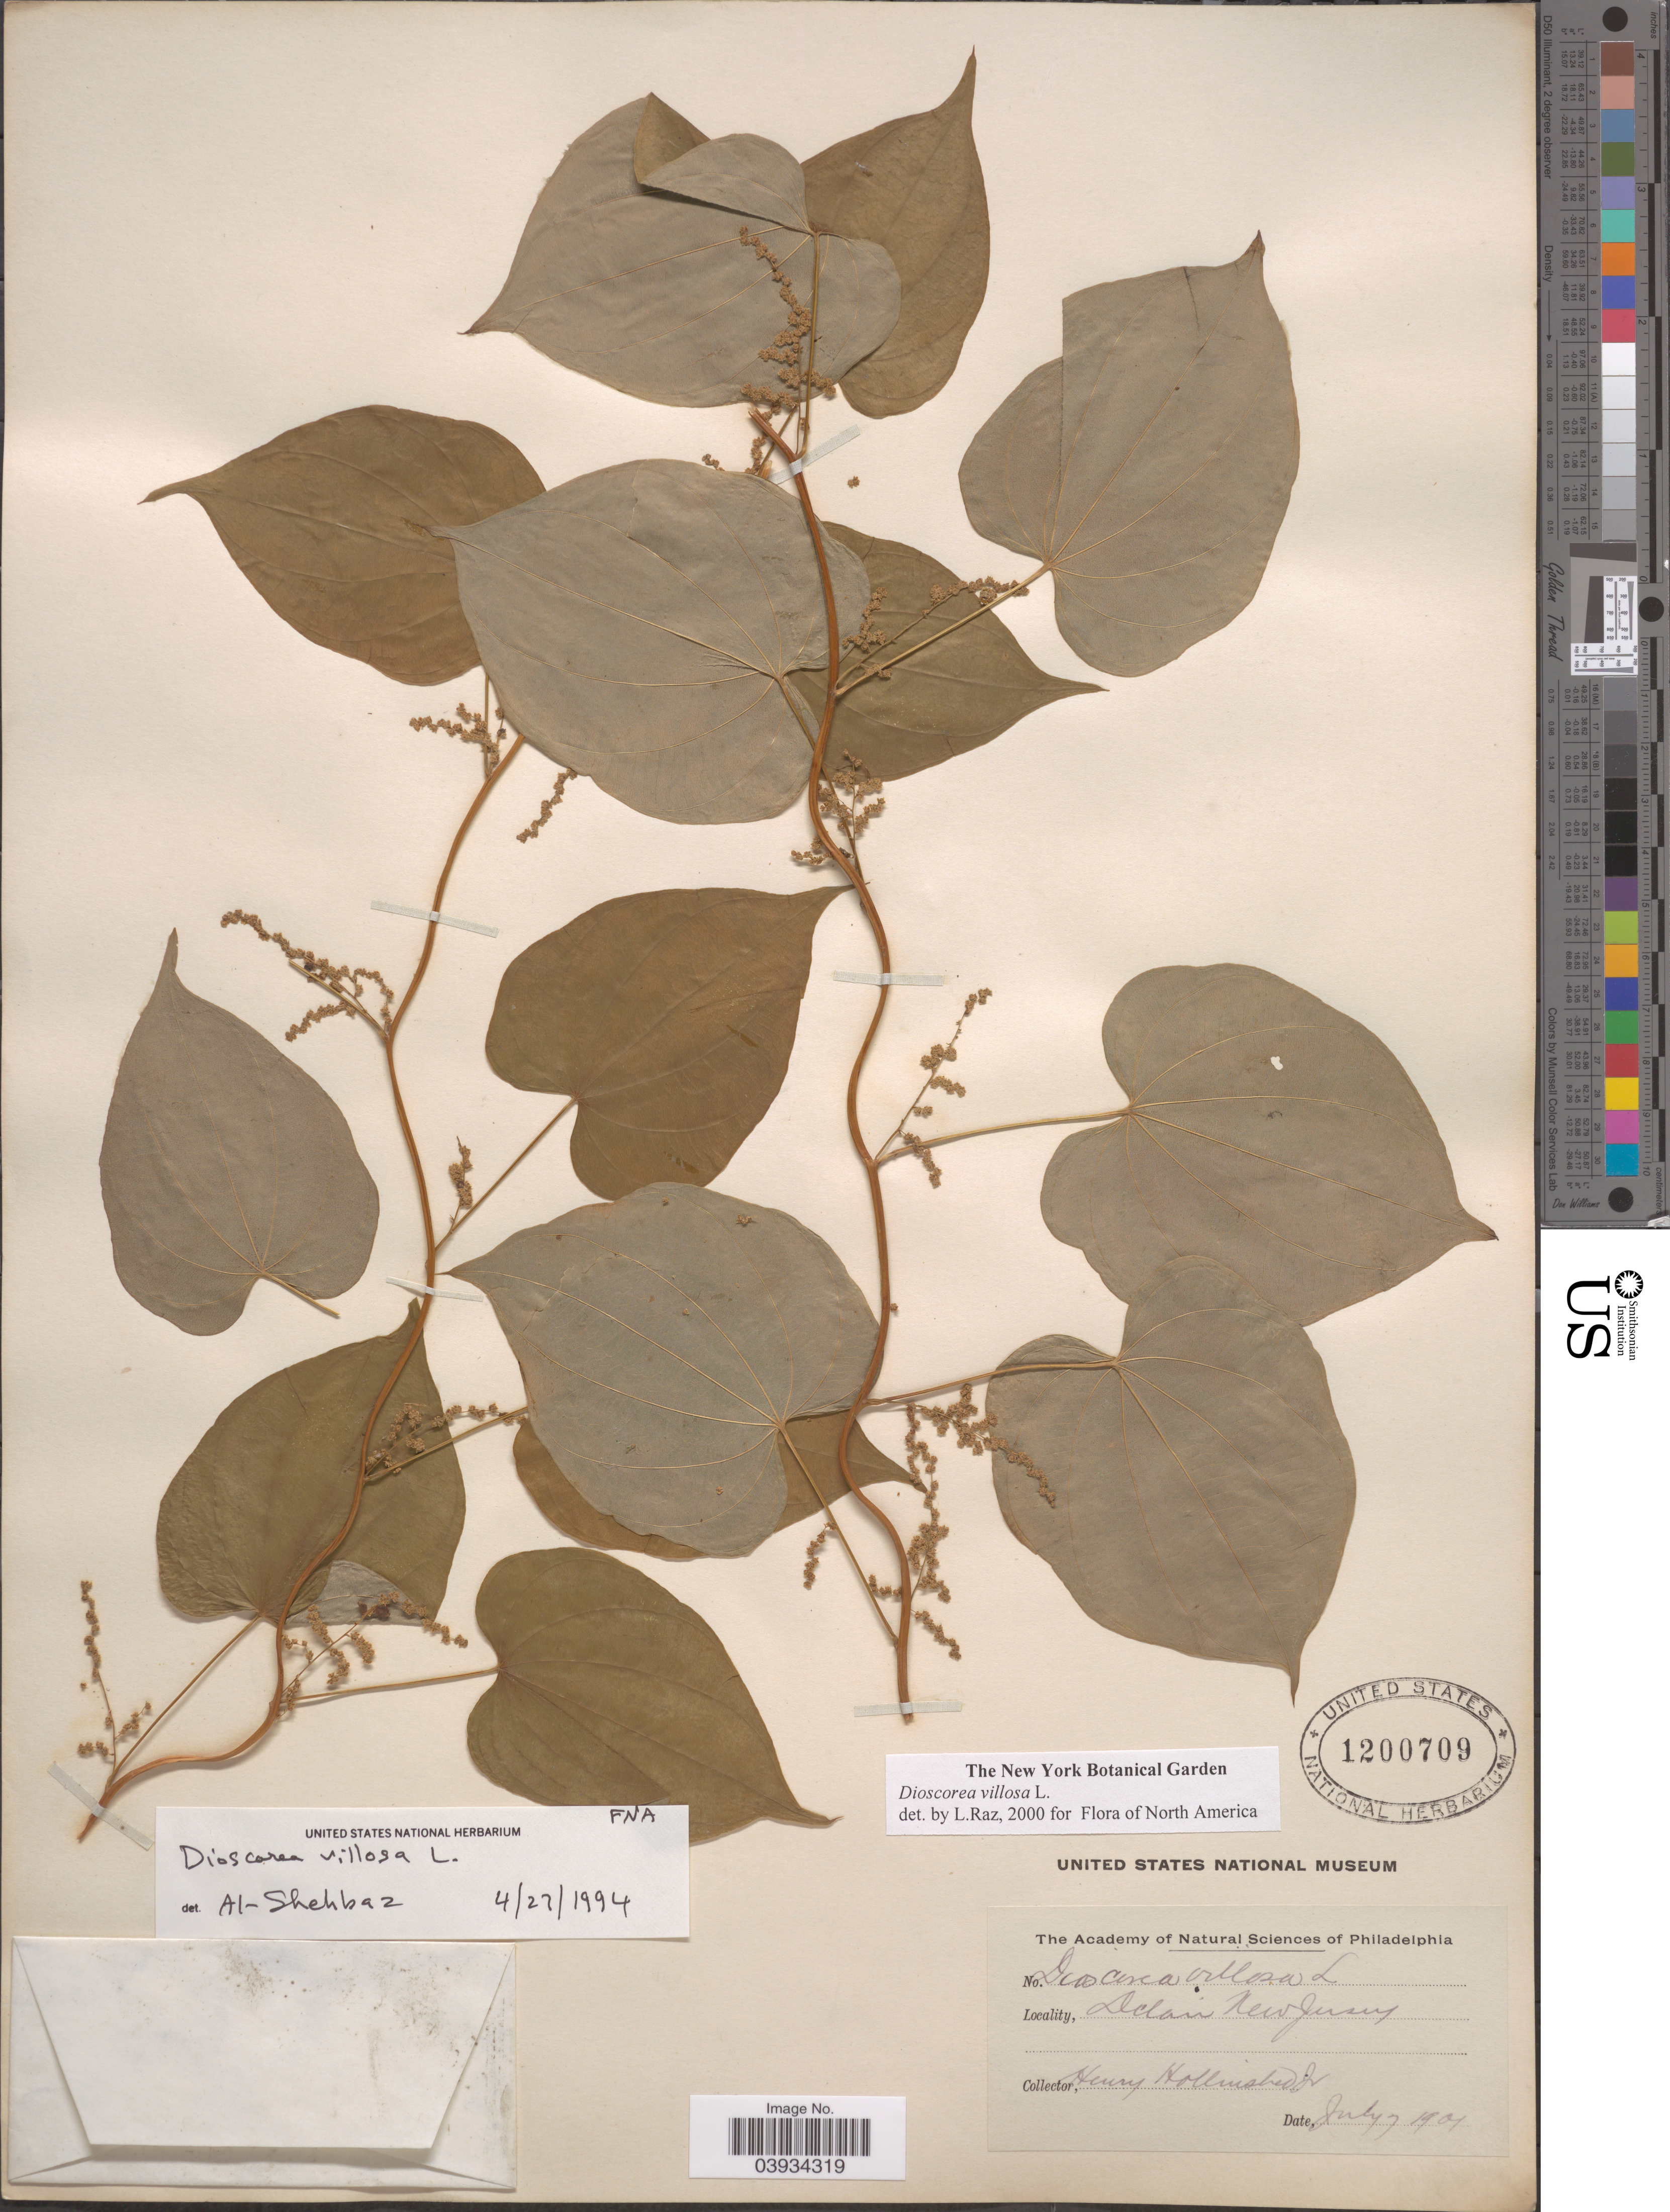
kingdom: Plantae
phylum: Tracheophyta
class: Liliopsida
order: Dioscoreales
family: Dioscoreaceae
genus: Dioscorea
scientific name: Dioscorea villosa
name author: L.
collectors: H. Hallinshed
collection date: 1901-07-07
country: United States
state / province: New Jersey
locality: Delair.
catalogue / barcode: US 1200709